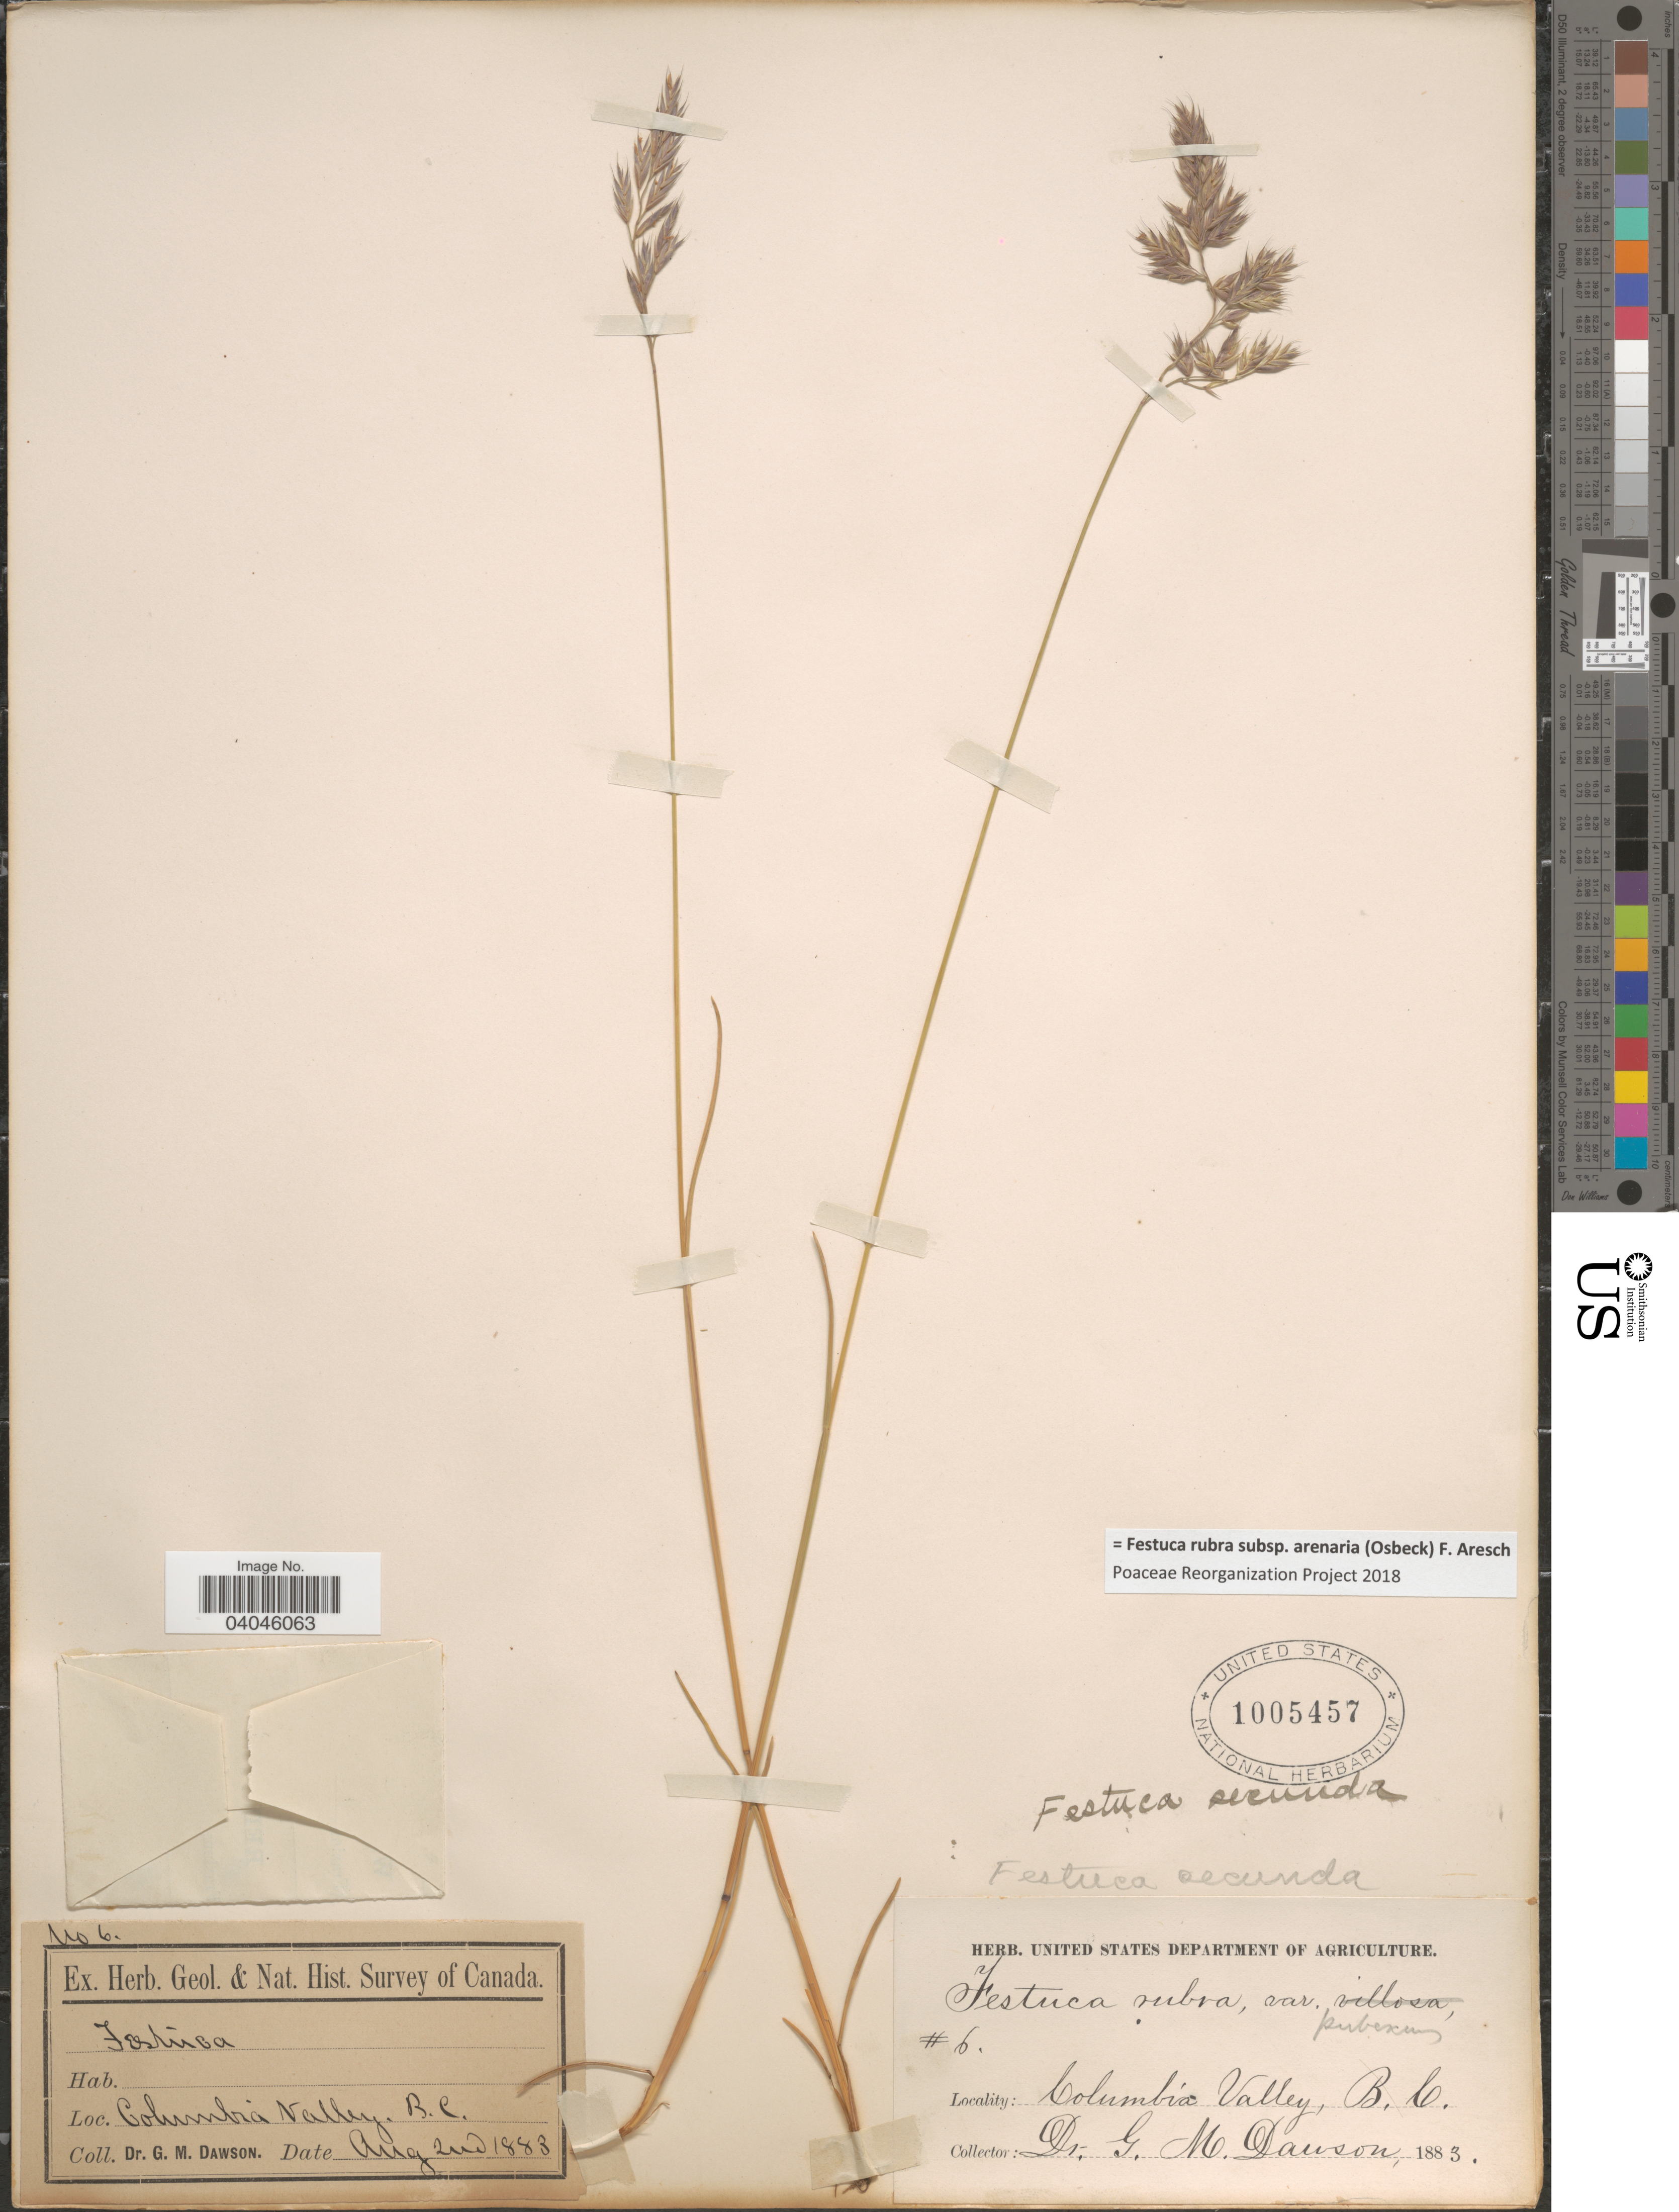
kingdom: Plantae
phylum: Tracheophyta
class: Liliopsida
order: Poales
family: Poaceae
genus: Festuca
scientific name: Festuca rubra subsp. arenaria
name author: (Osbeck) F. Aresch.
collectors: G. M. Dawson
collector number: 6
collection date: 1883-08-02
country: Canada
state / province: British Columbia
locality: Columbia Valley.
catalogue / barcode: US 1005457